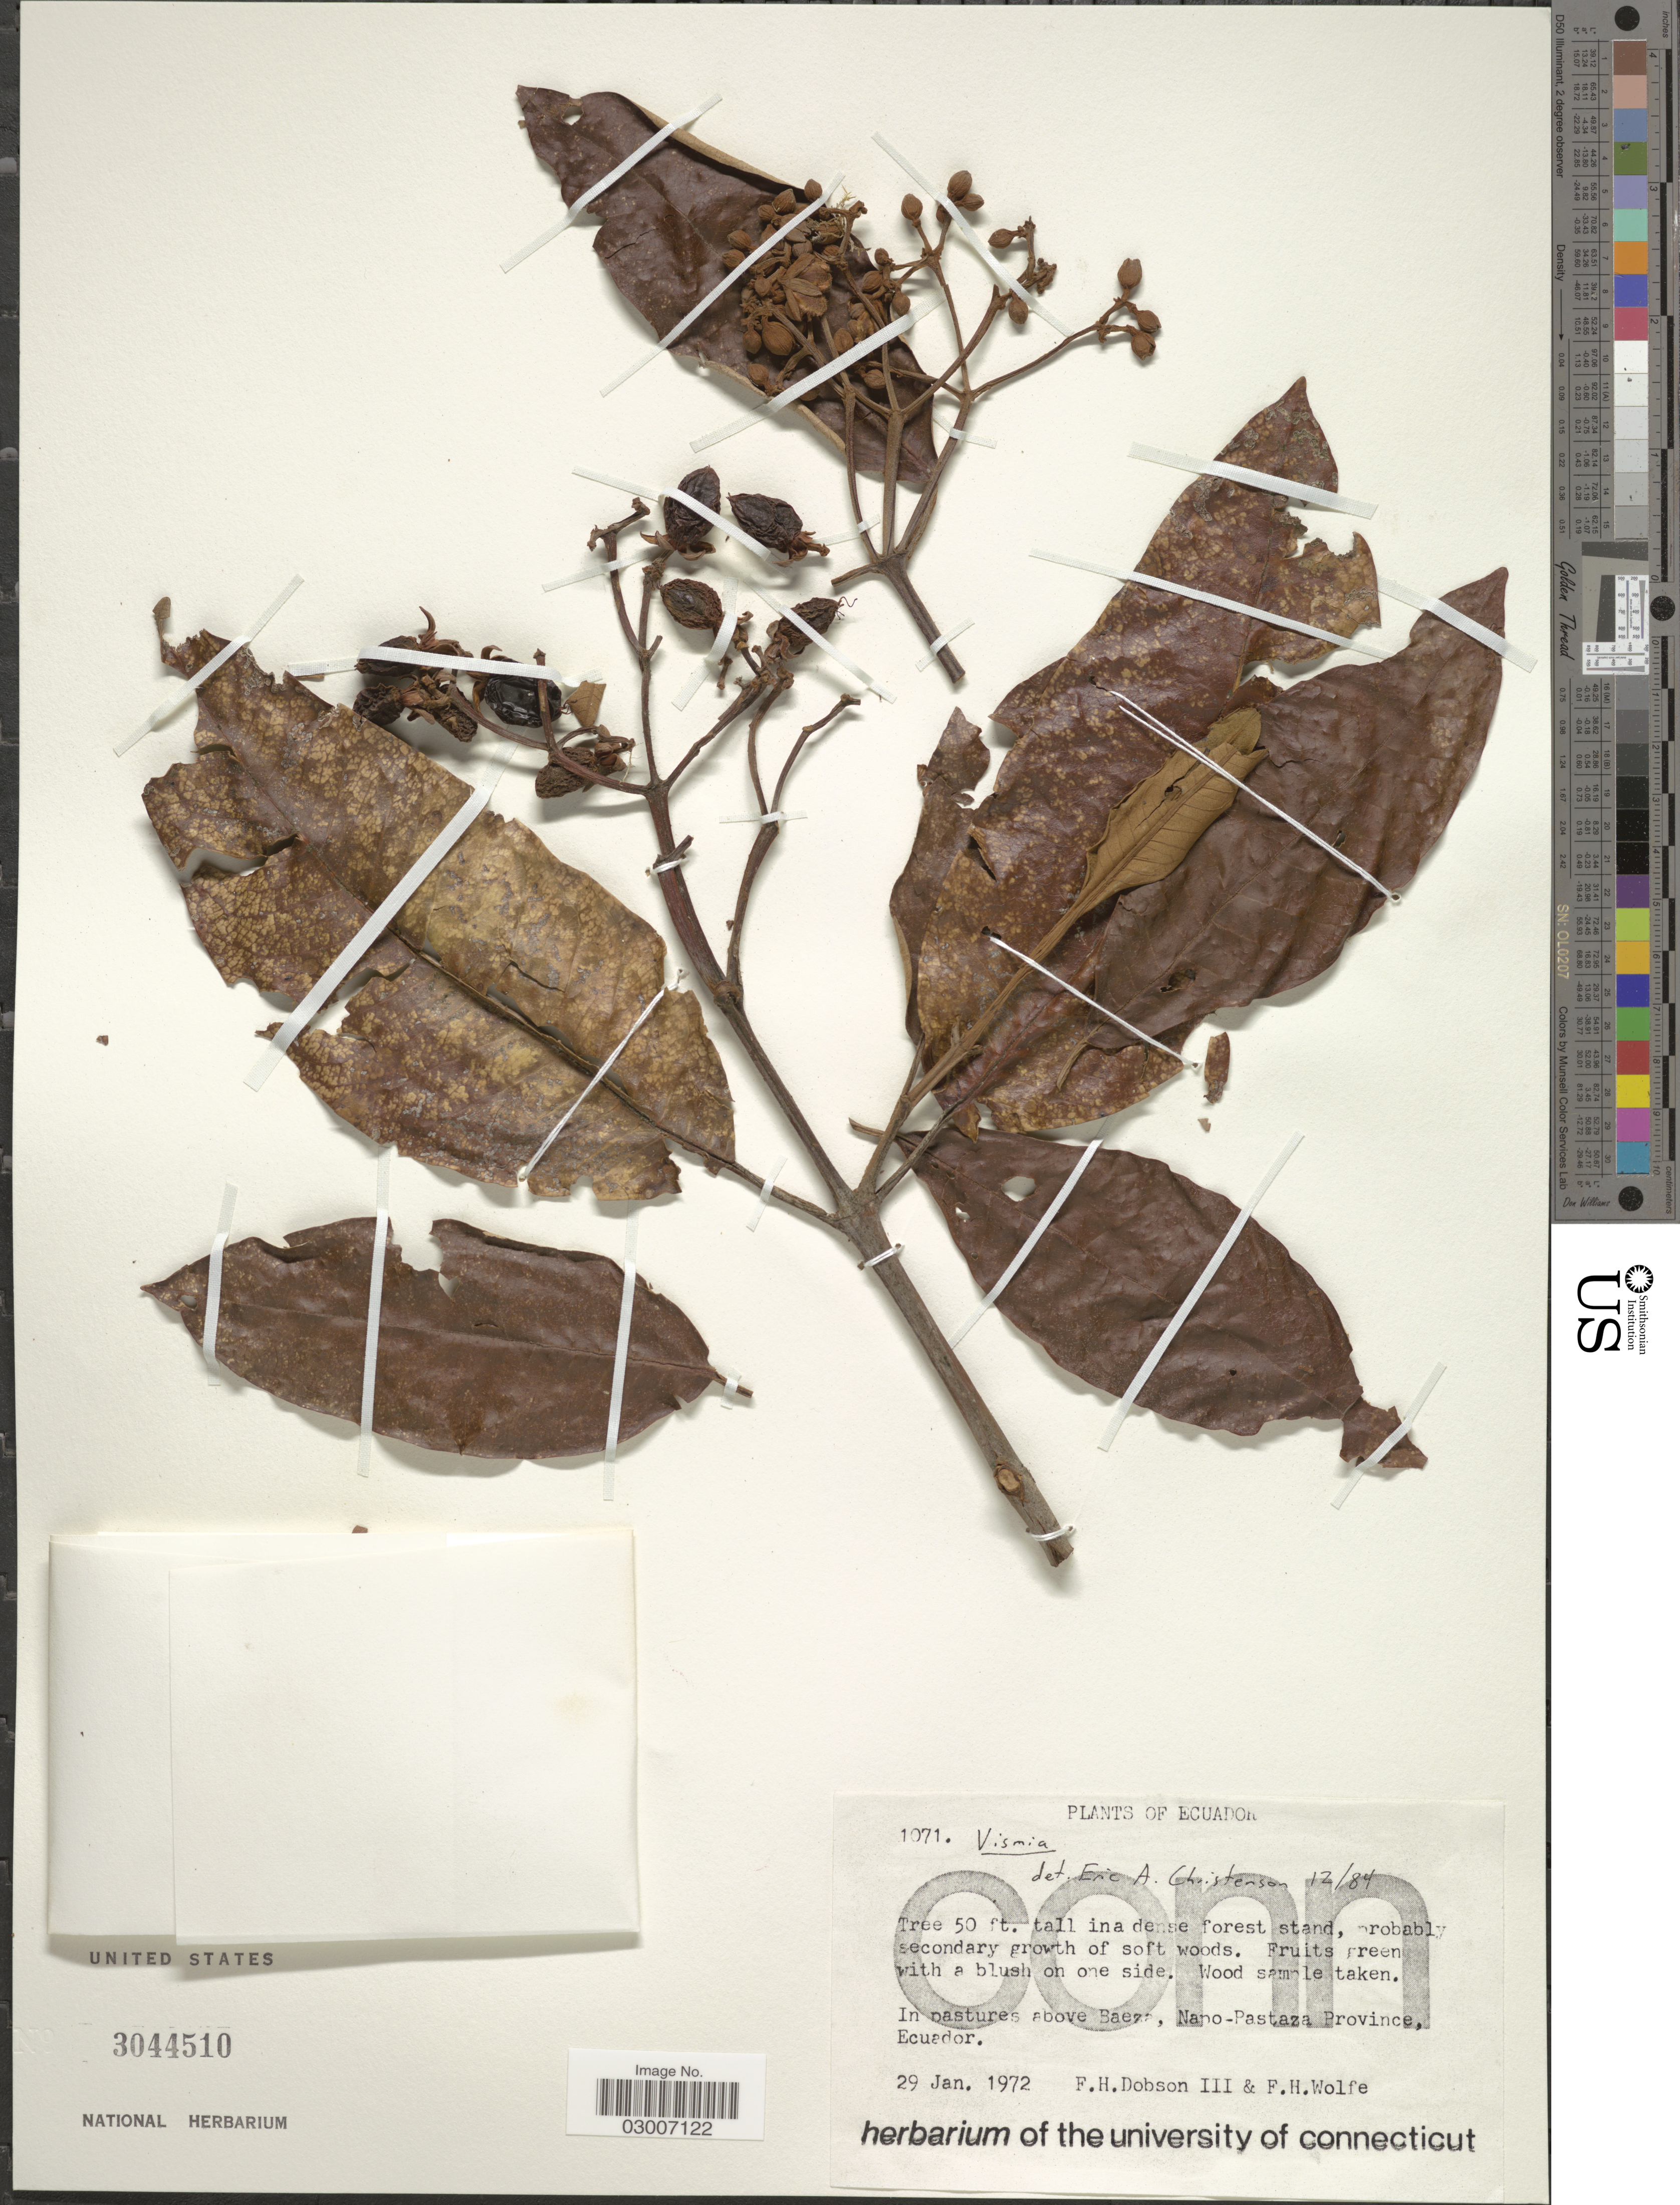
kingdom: Plantae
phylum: Tracheophyta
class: Magnoliopsida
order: Malpighiales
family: Hypericaceae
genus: Vismia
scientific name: Vismia sp.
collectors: F. Dobson III & F. Wolfe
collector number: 1071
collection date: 1972-01-29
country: Ecuador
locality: In pastures above Baeza, Napo-Pastaza Province.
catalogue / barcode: US 3044510